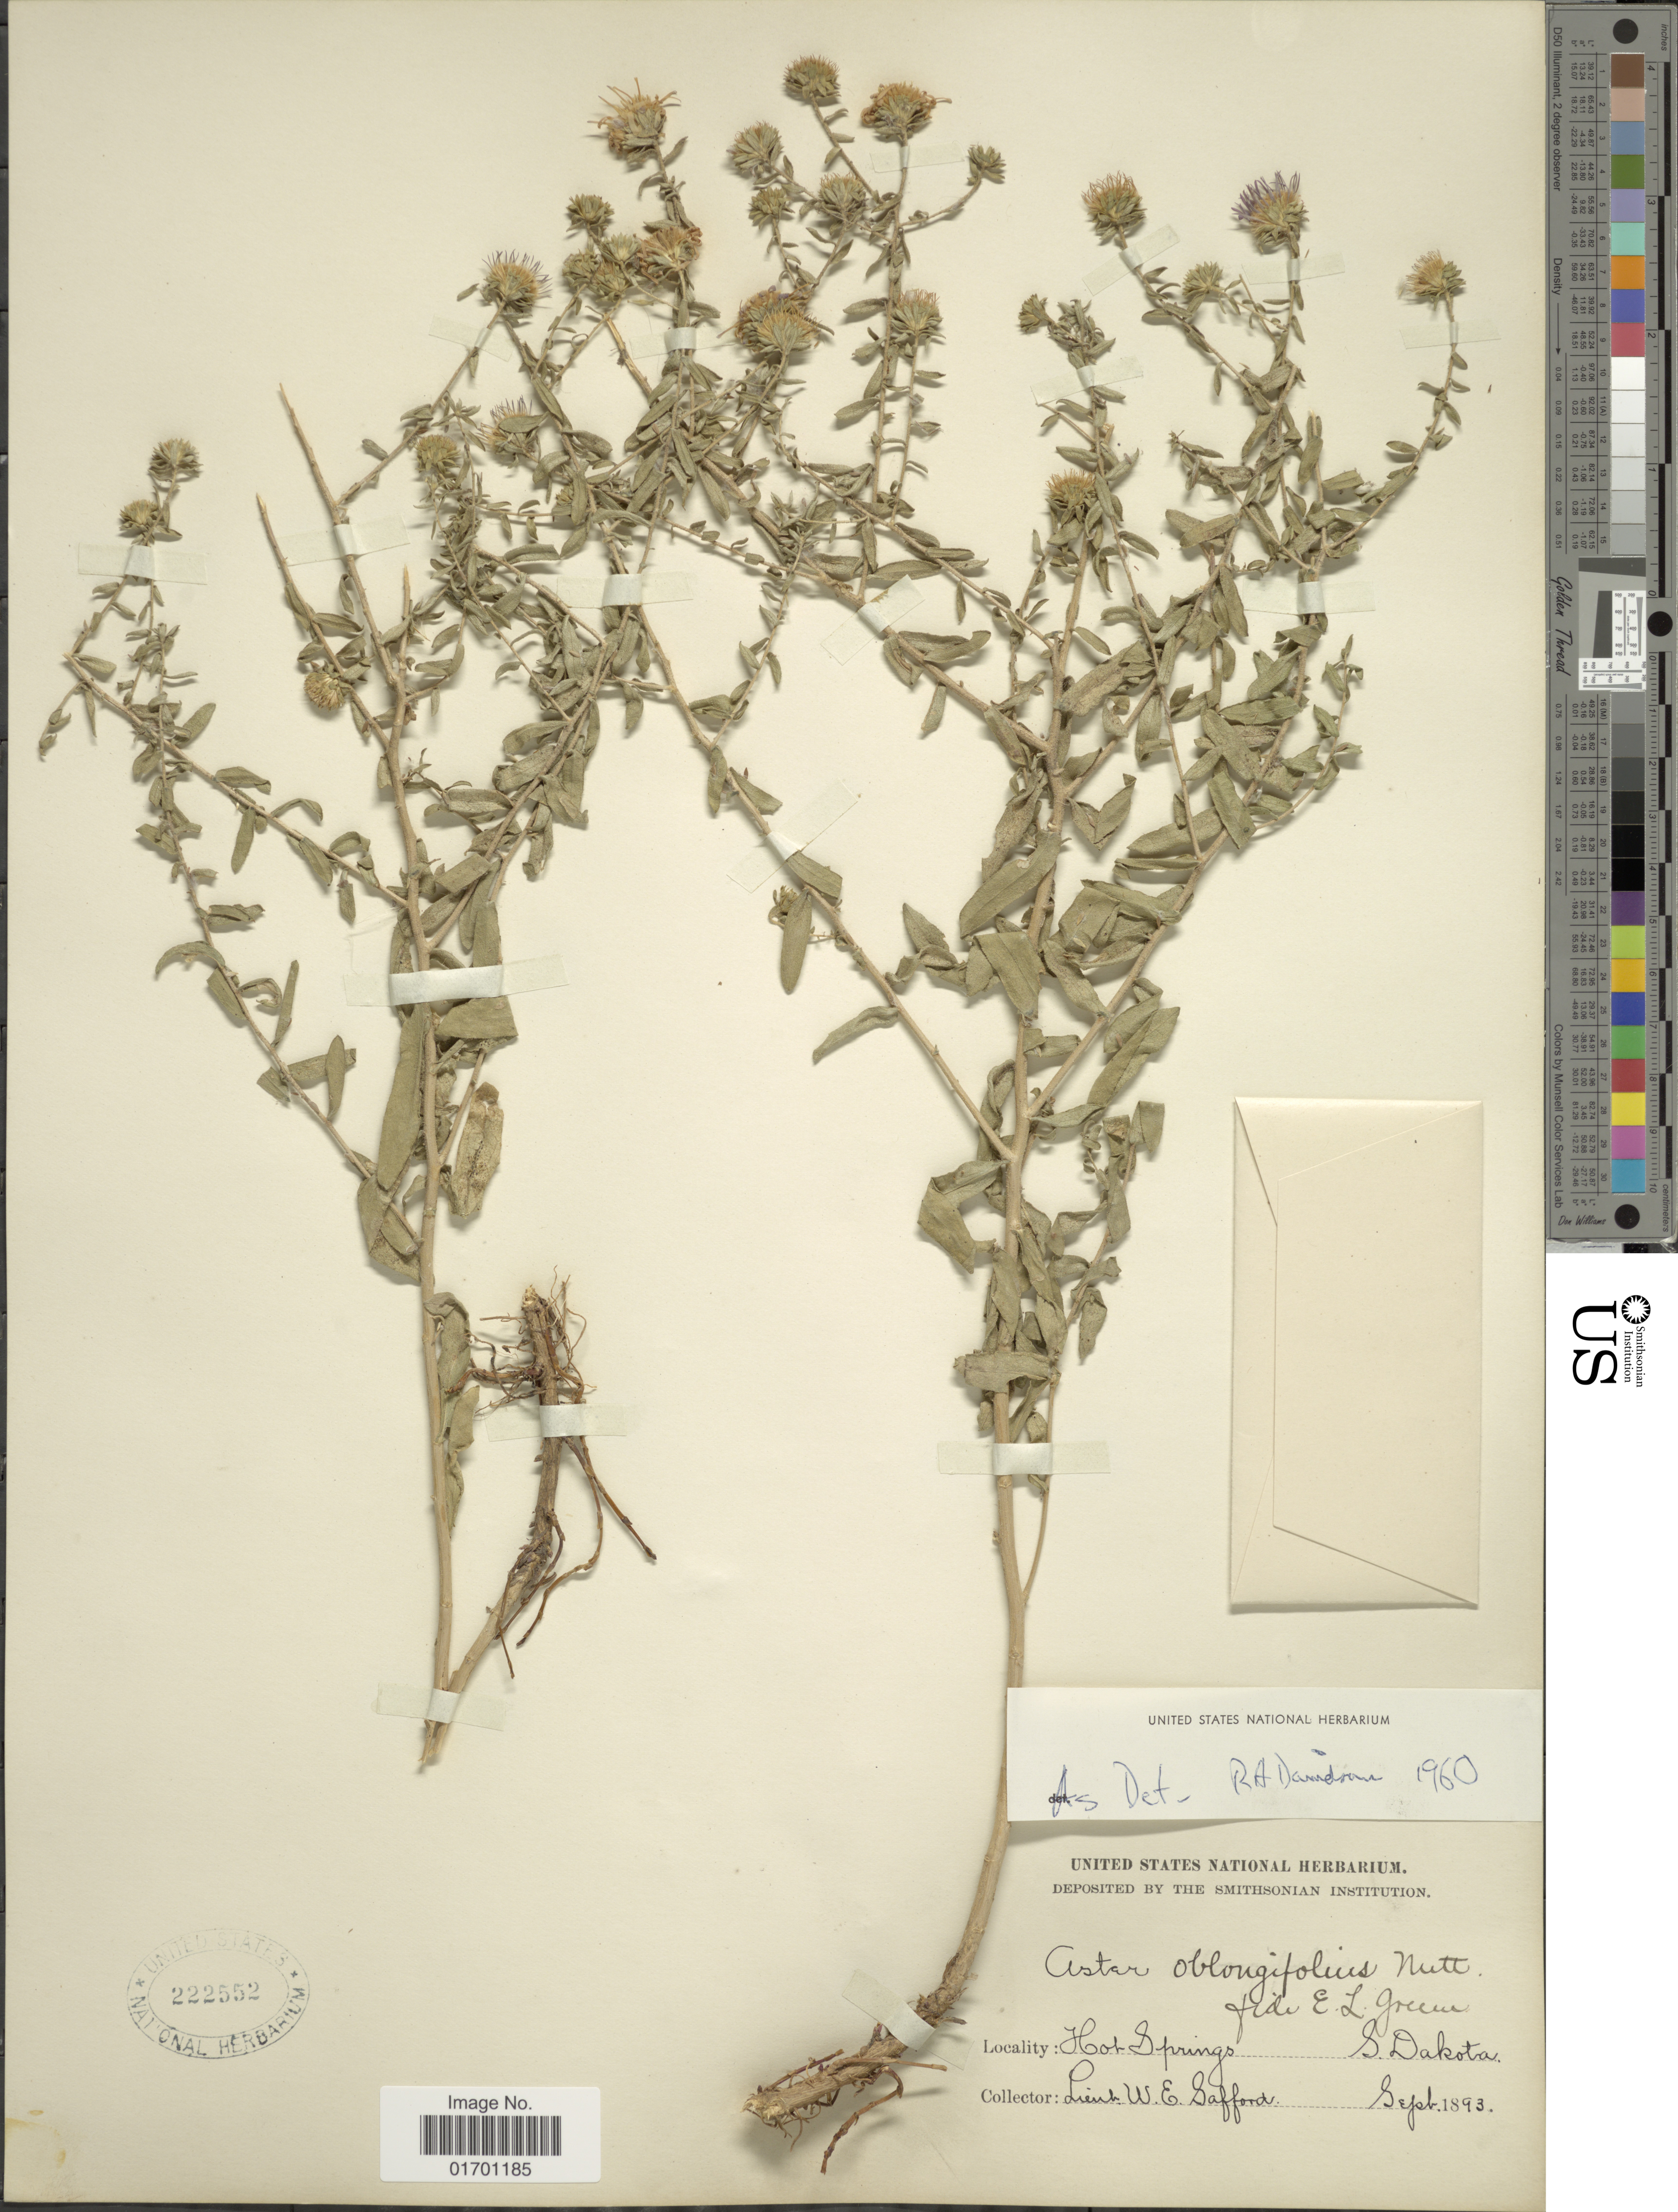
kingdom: Plantae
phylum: Tracheophyta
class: Magnoliopsida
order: Asterales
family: Asteraceae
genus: Symphyotrichum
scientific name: Symphyotrichum oblongifolium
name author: (Nutt.) G.L. Nesom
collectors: W. E. Safford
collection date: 1893-09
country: United States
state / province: South Dakota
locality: Hot Springs.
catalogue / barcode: US 222552